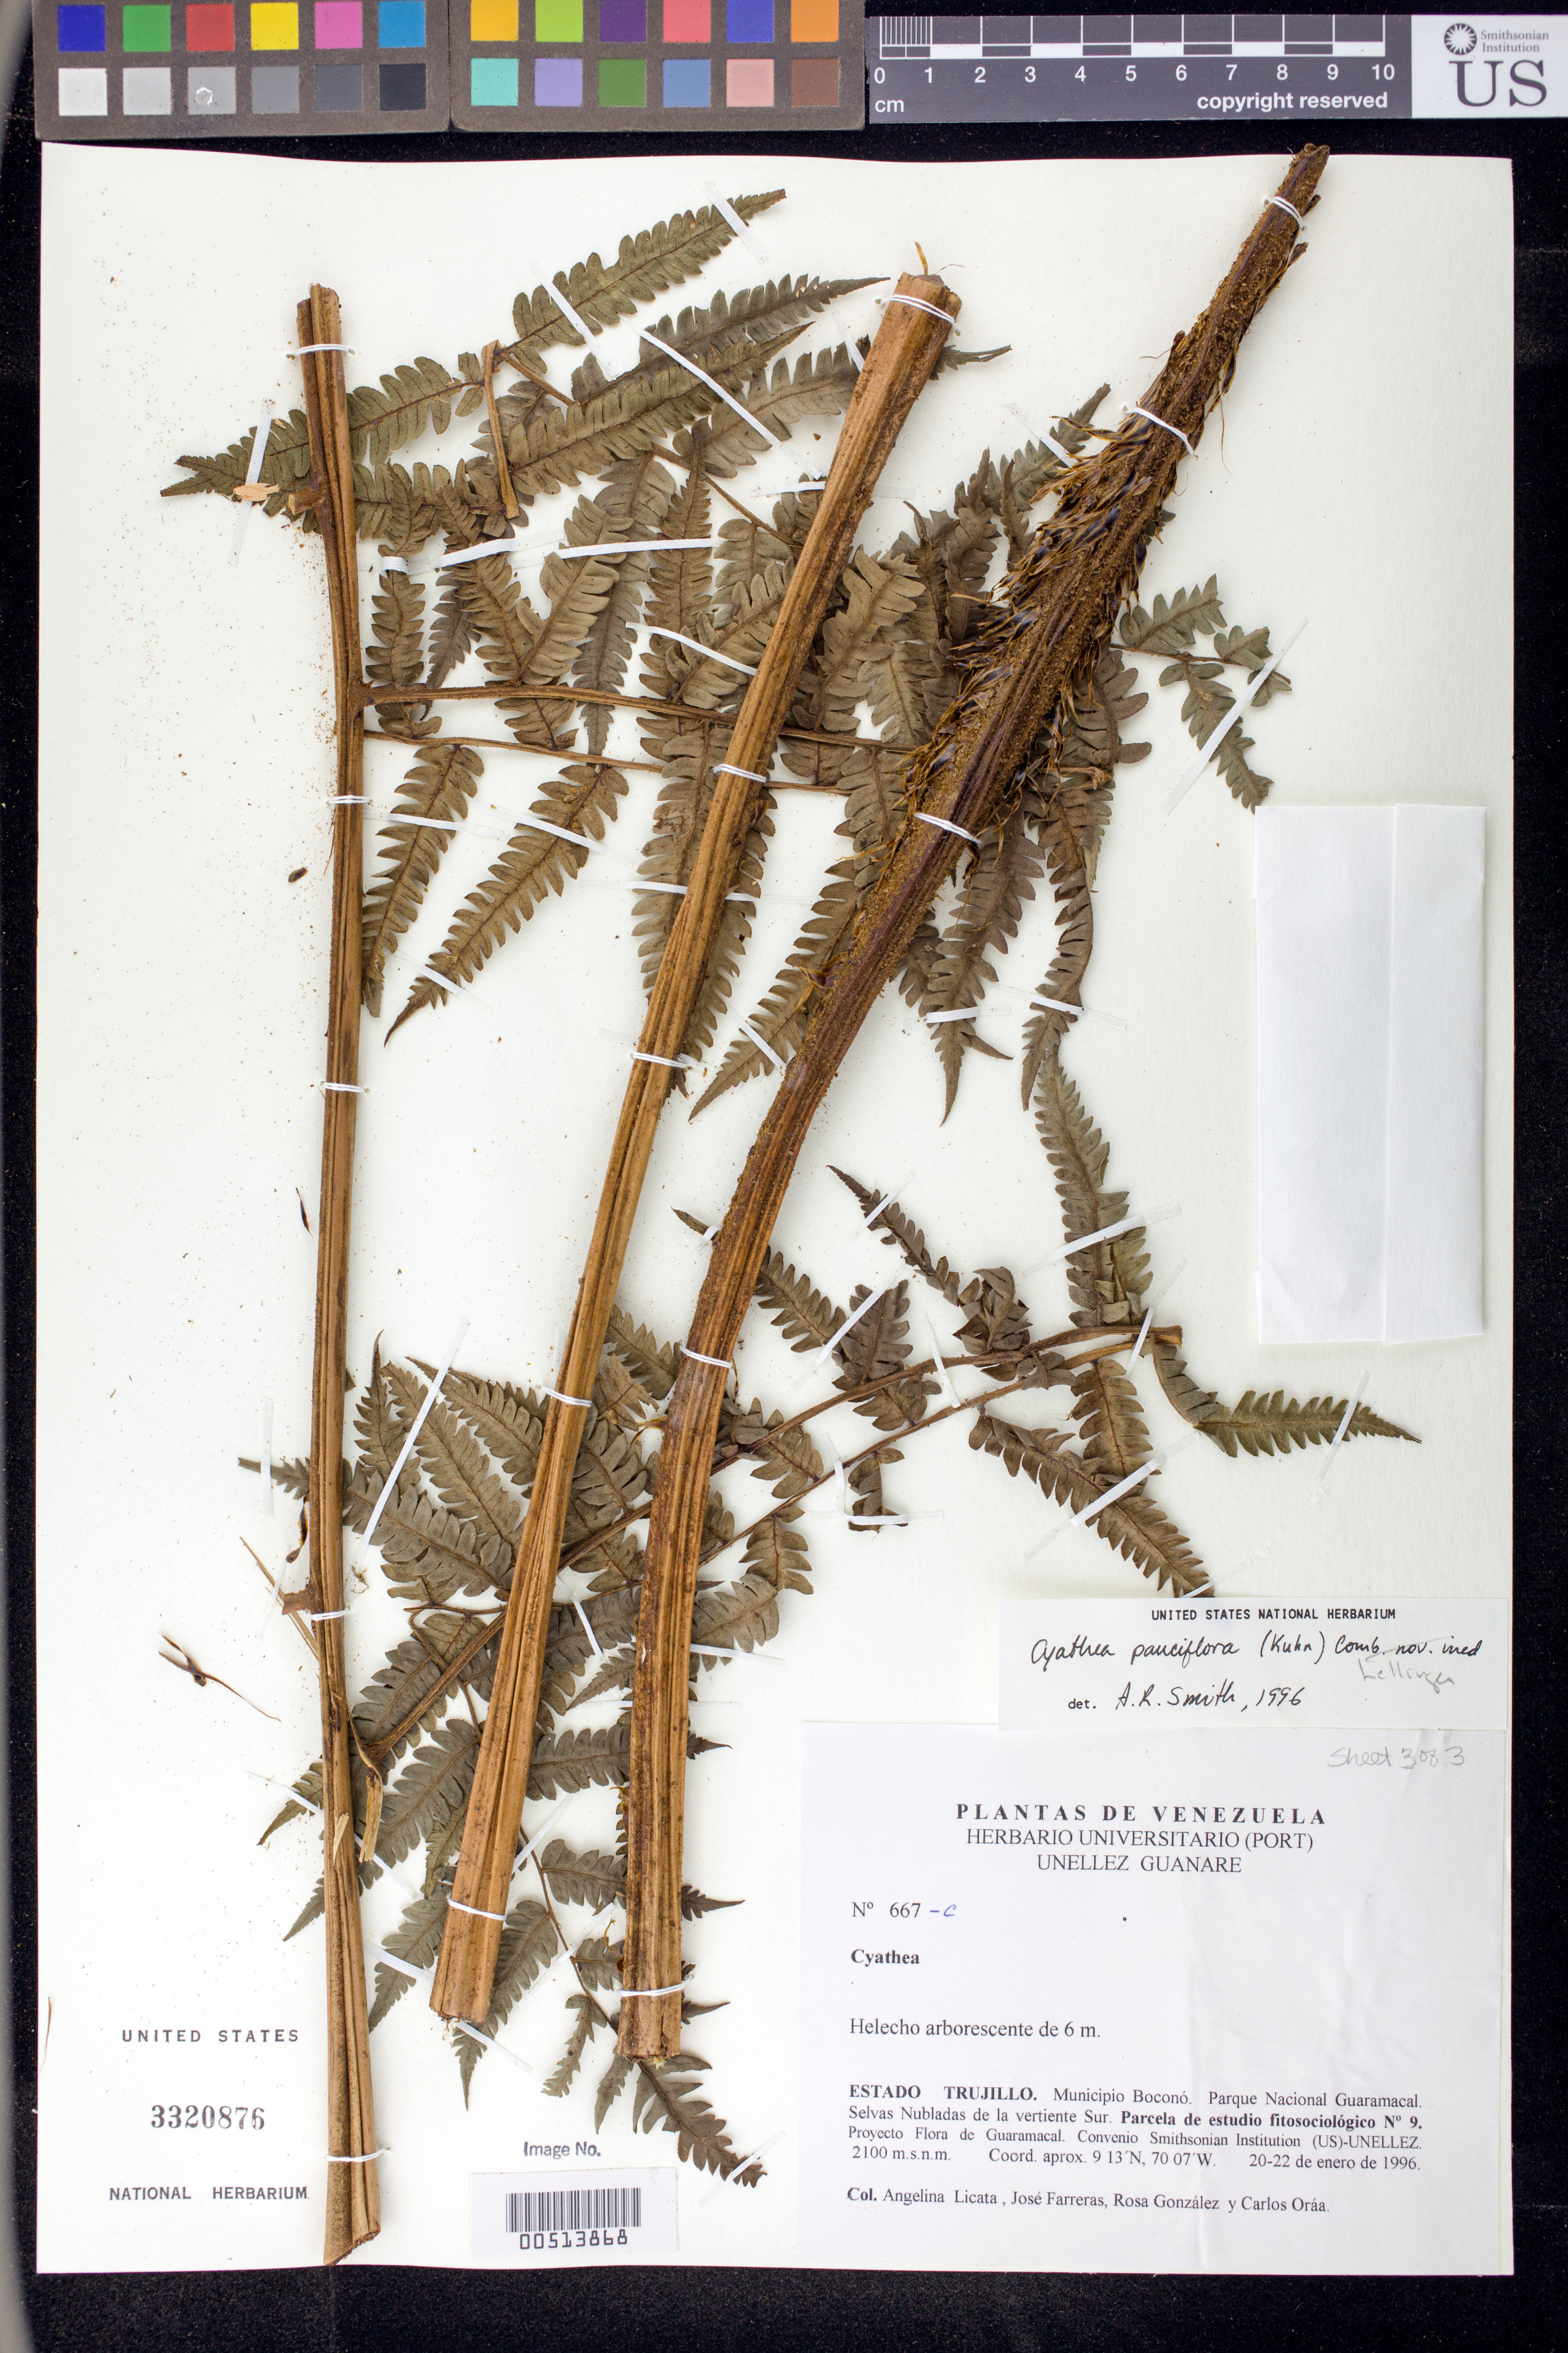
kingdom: Plantae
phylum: Tracheophyta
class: Polypodiopsida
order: Cyatheales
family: Cyatheaceae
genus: Cyathea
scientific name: Cyathea pauciflora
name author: (Kuhn) Lellinger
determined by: Smith, Alan R., (UC)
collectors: A. Licata, J. Farreras, R. González & C. Oráa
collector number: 667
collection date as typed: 20 Jan 1996 to 22 Jan 1996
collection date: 1996-01-20/1996-01-22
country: Venezuela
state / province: Trujillo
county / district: Boconó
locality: Parque Nacional Guaramacal, vertiente S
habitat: Selvas Nubladas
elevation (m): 2100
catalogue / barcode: US 3320876